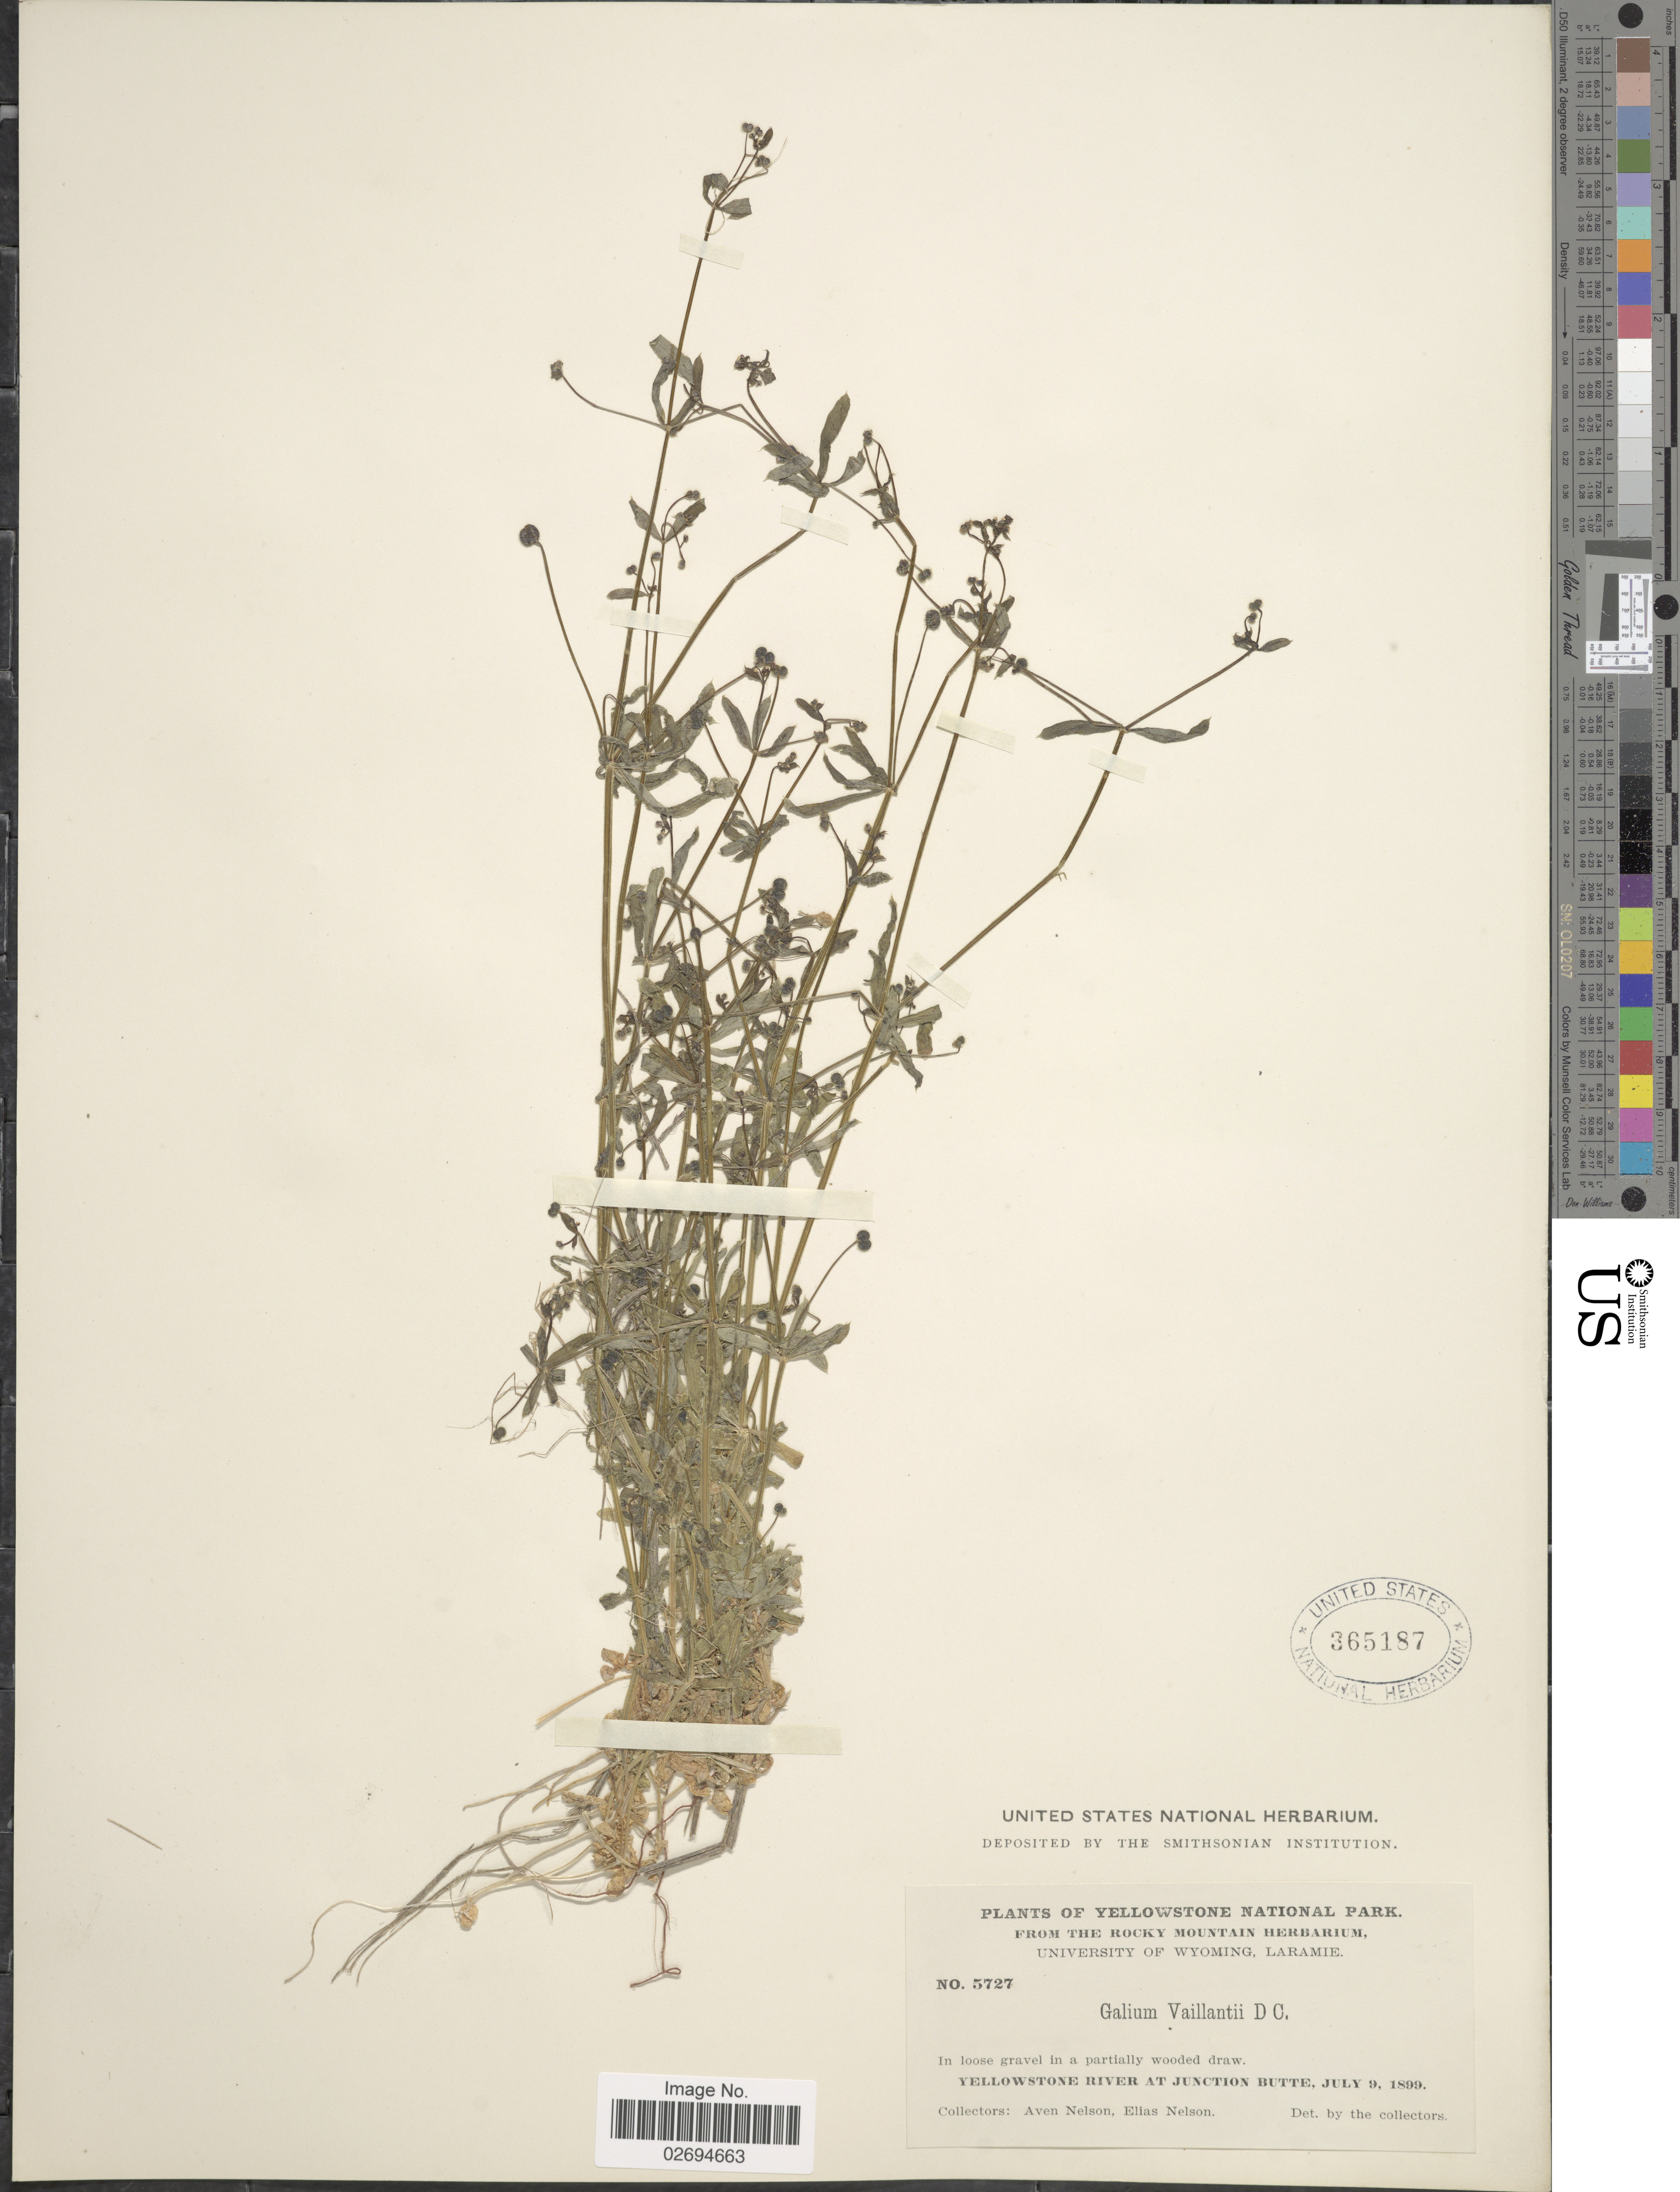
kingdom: Plantae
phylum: Tracheophyta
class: Magnoliopsida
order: Gentianales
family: Rubiaceae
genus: Galium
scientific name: Galium vaillantii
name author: DC.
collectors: A. Nelson & E. Nelson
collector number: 5727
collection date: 1899-07-09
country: United States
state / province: Wyoming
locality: Yellowstone National Park, In loose gravel in partially wooded draw, Yellowstone River at Junction Butte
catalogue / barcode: US 365187